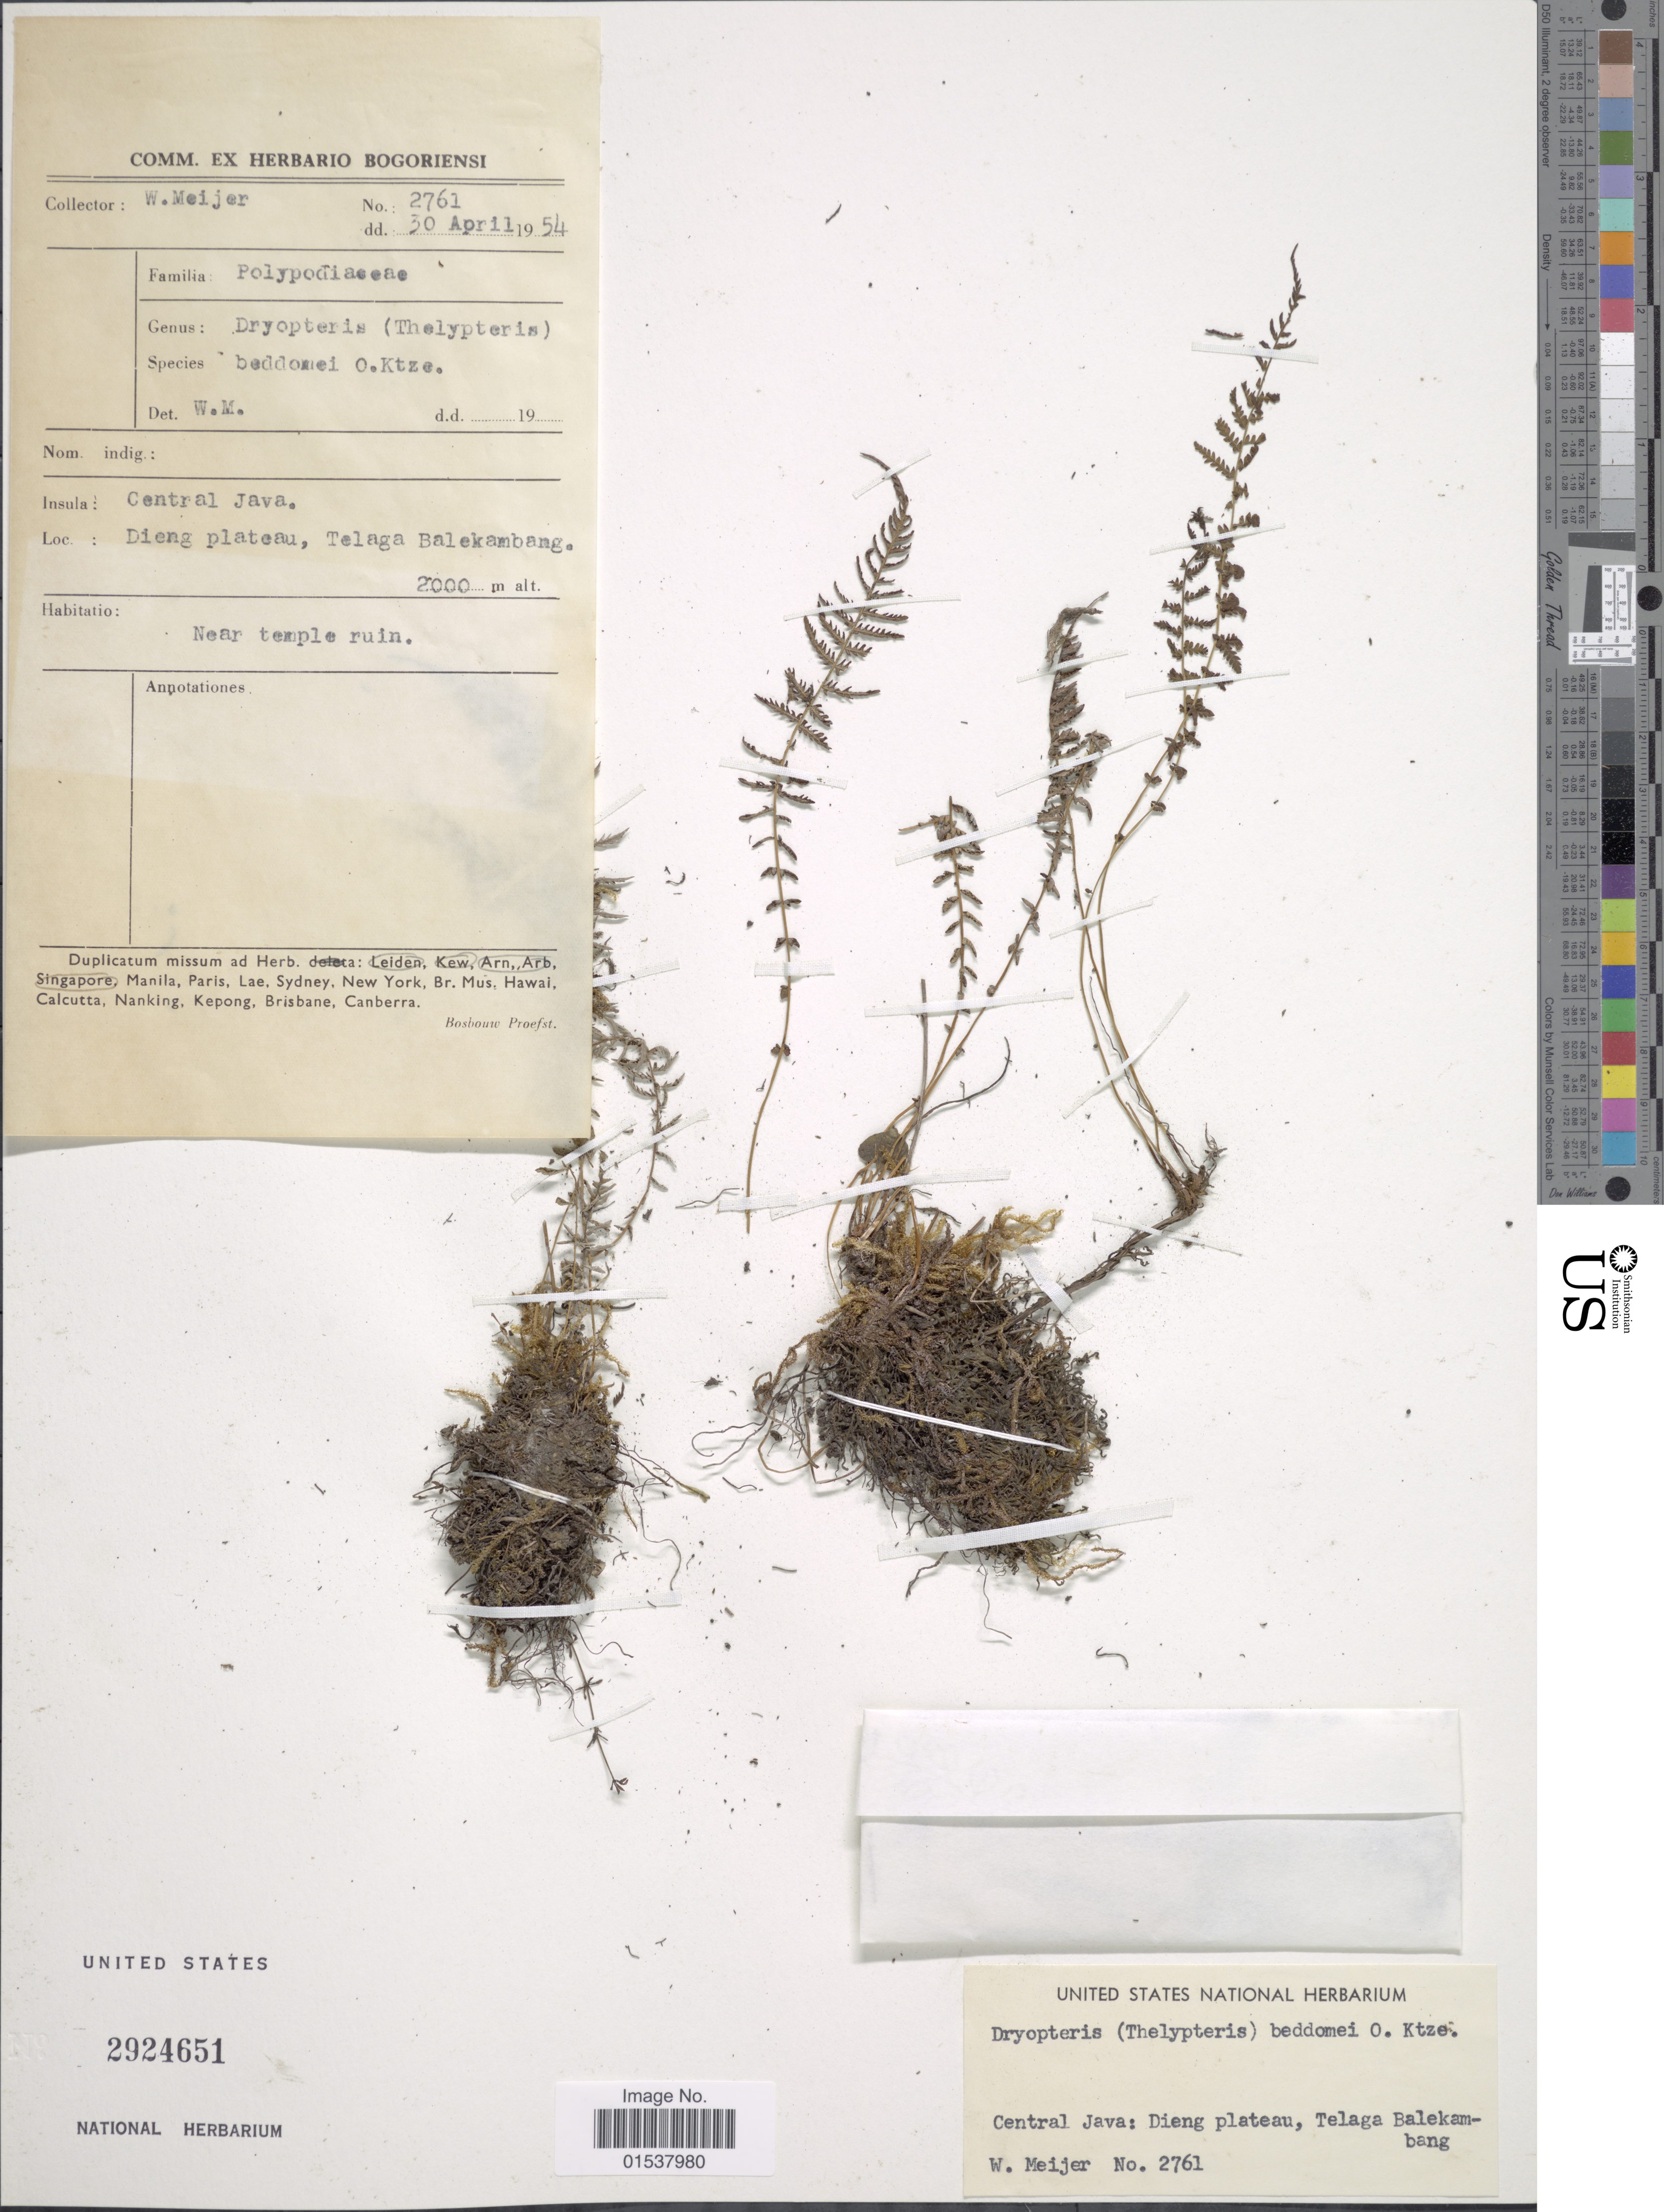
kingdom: Plantae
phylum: Tracheophyta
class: Polypodiopsida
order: Polypodiales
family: Thelypteridaceae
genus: Parathelypteris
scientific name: Parathelypteris beddomei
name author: (Baker) Ching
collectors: W. Meijer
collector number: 2761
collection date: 1954-04-30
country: Indonesia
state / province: Java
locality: Central Java, Dieng Plateau, Telaga Balekambang, near temple ruin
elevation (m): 2000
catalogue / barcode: US 2924651